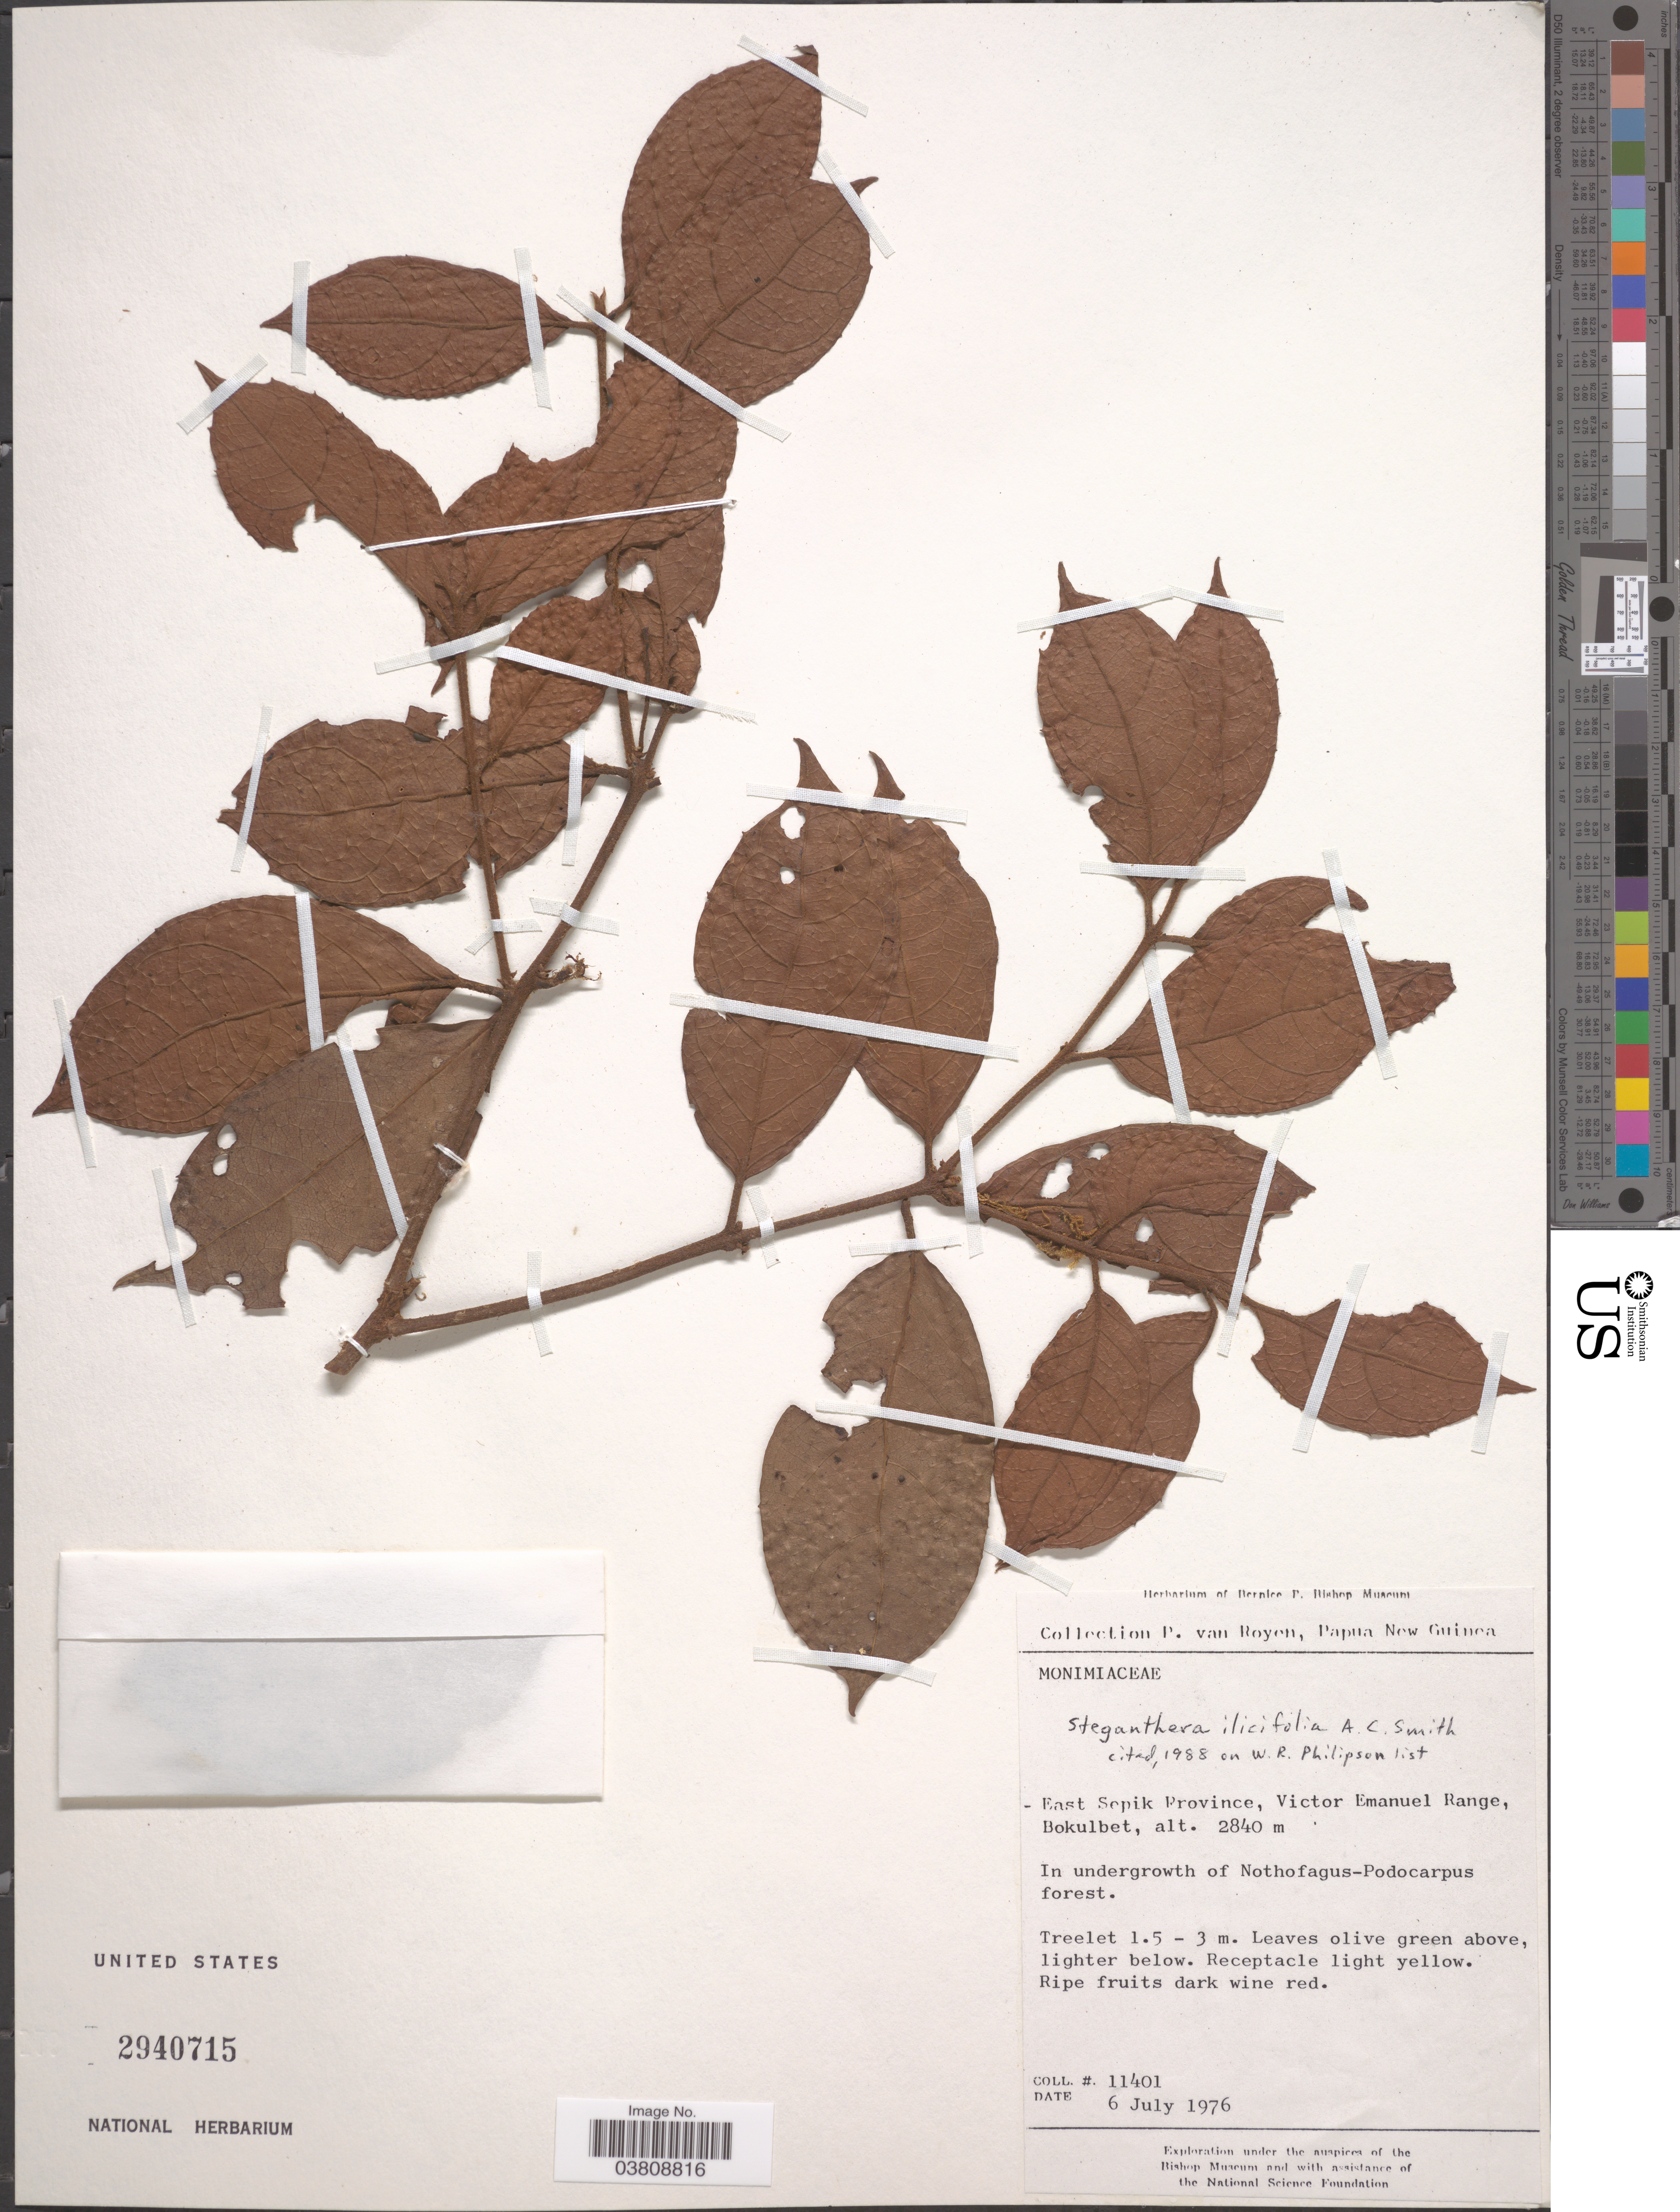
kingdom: Plantae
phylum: Tracheophyta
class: Magnoliopsida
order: Laurales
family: Monimiaceae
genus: Steganthera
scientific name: Steganthera ilicifolia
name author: A.C. Sm.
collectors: P. van Royen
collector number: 11401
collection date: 1976-07-06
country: Papua New Guinea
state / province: East Sepik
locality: Victor Emanuel Range, Bokulbet.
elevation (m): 2840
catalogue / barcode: US 2940715